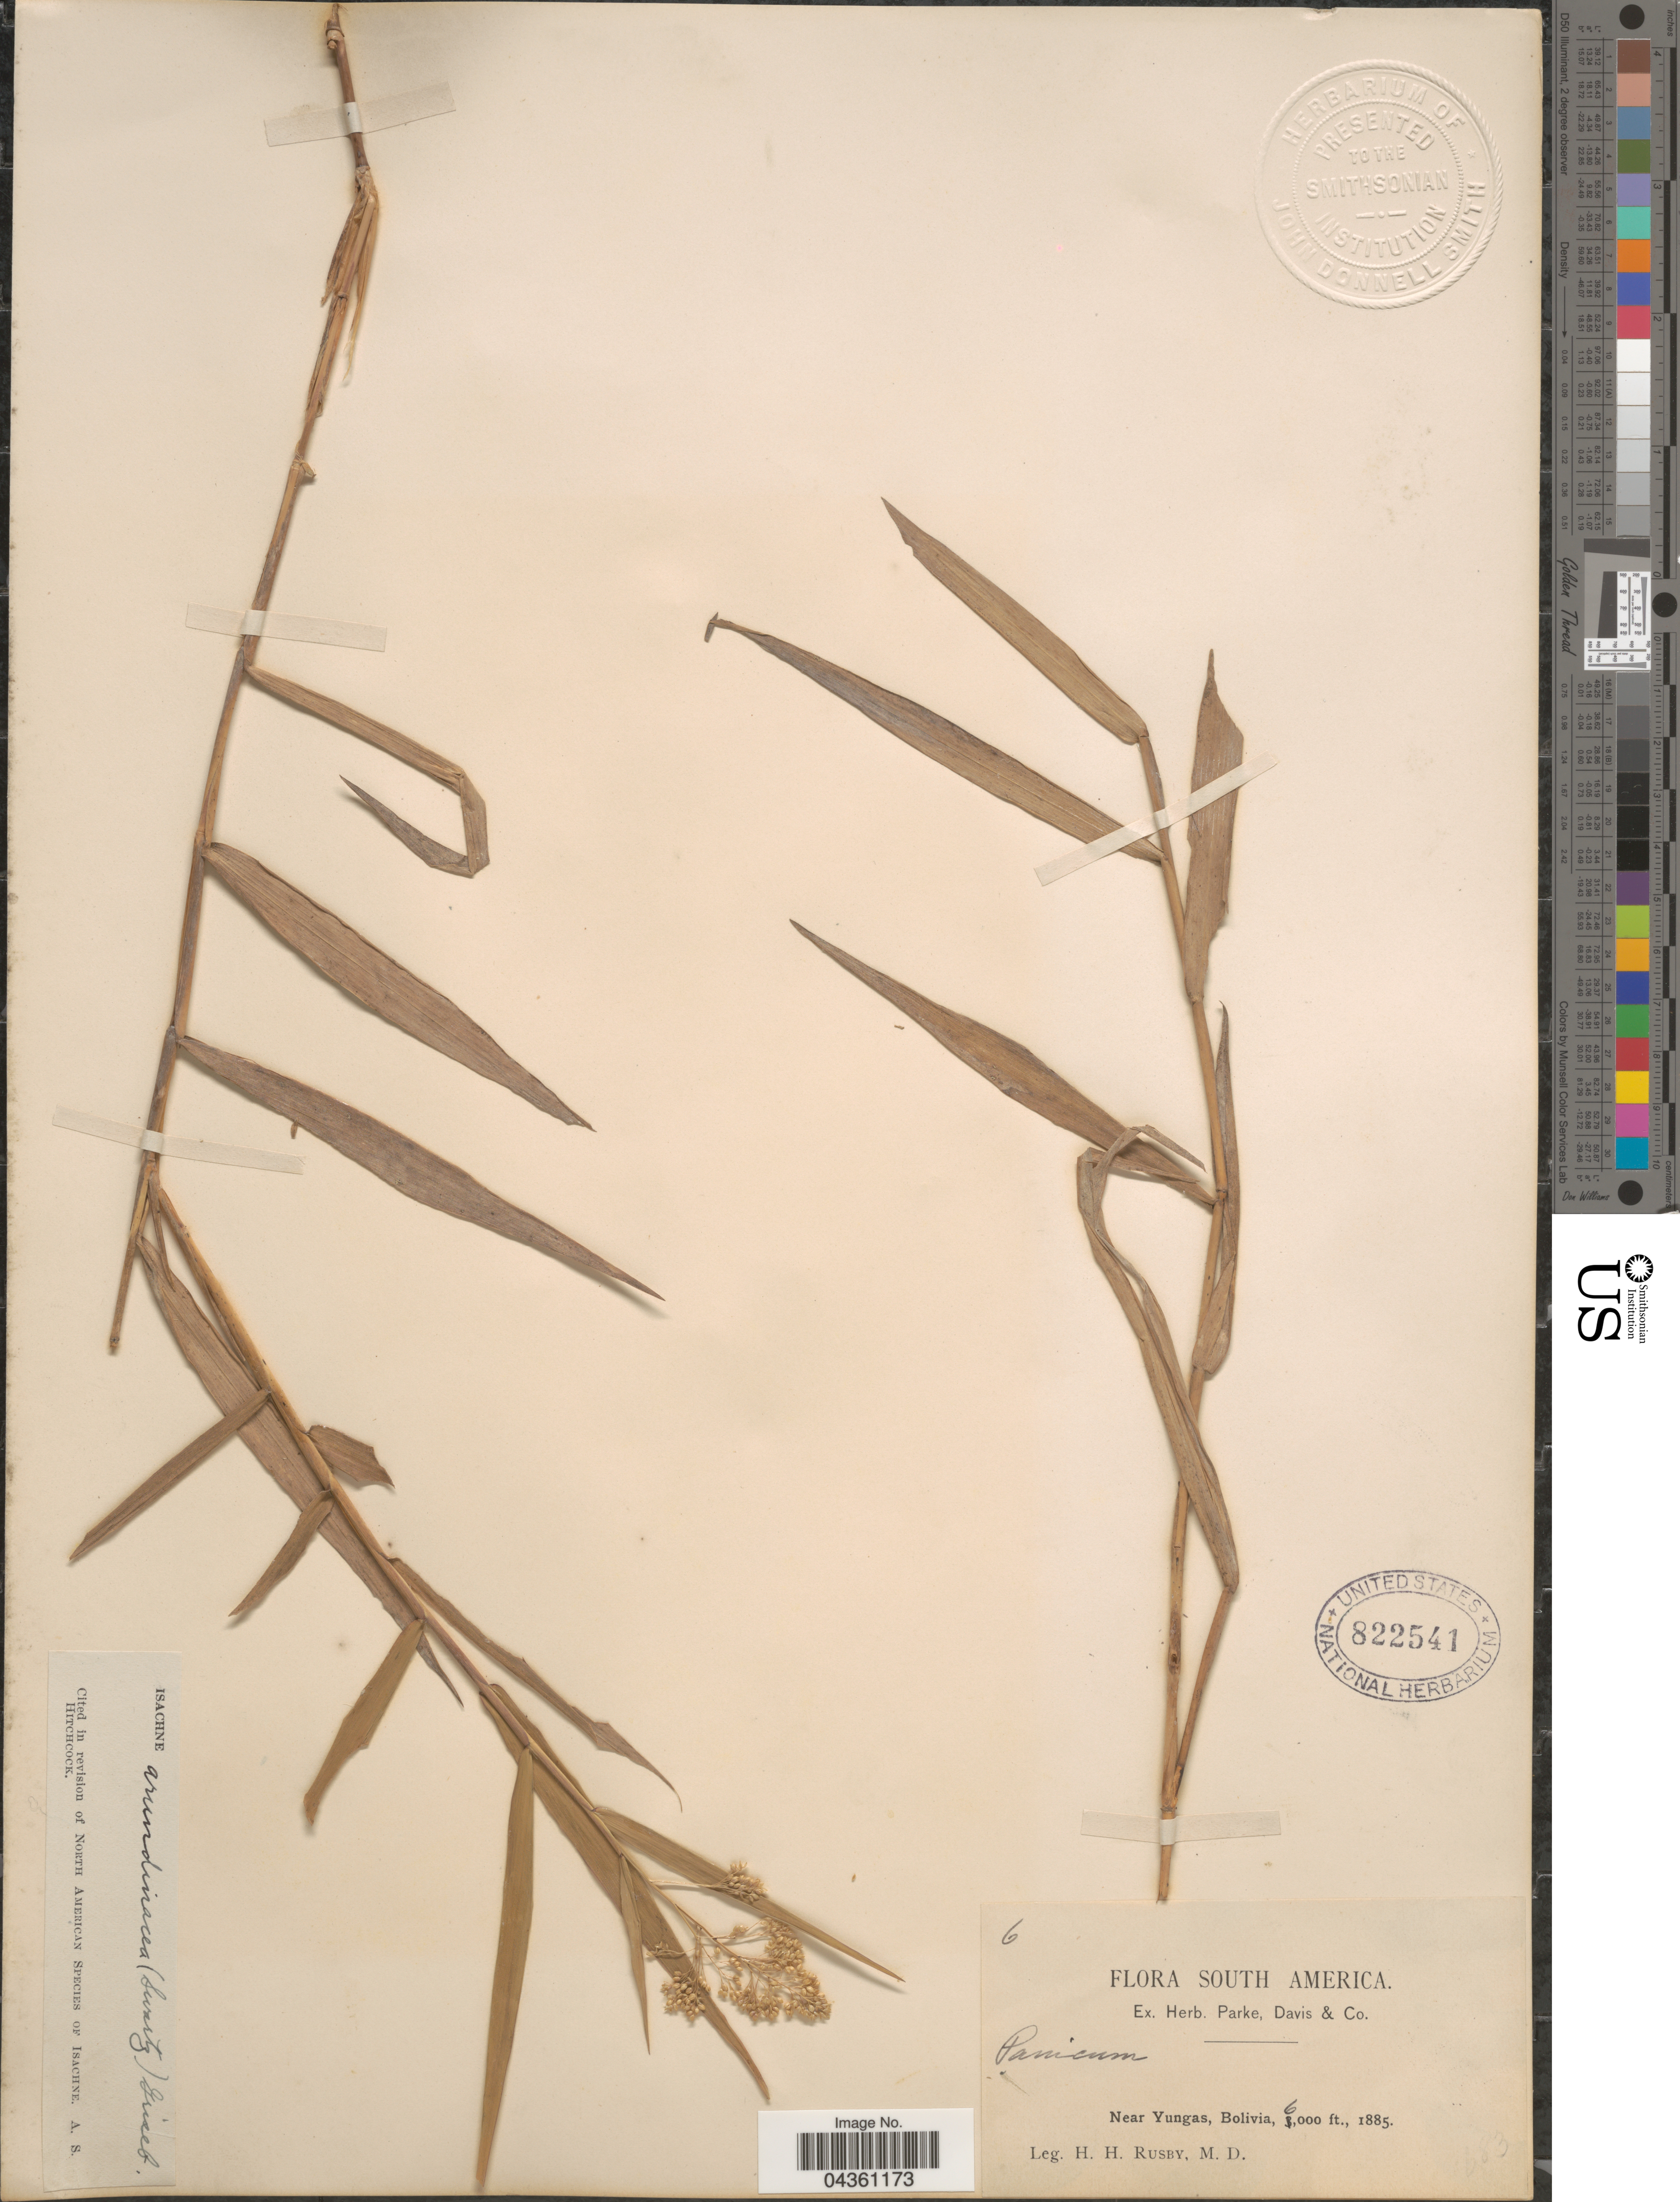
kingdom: Plantae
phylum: Tracheophyta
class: Liliopsida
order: Poales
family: Poaceae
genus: Isachne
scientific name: Isachne arundinacea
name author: (Sw.) Griseb.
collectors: H. H. Rusby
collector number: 6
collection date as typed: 1885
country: Bolivia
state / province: La Paz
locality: Near Yungas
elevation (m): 1829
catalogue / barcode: US 822541